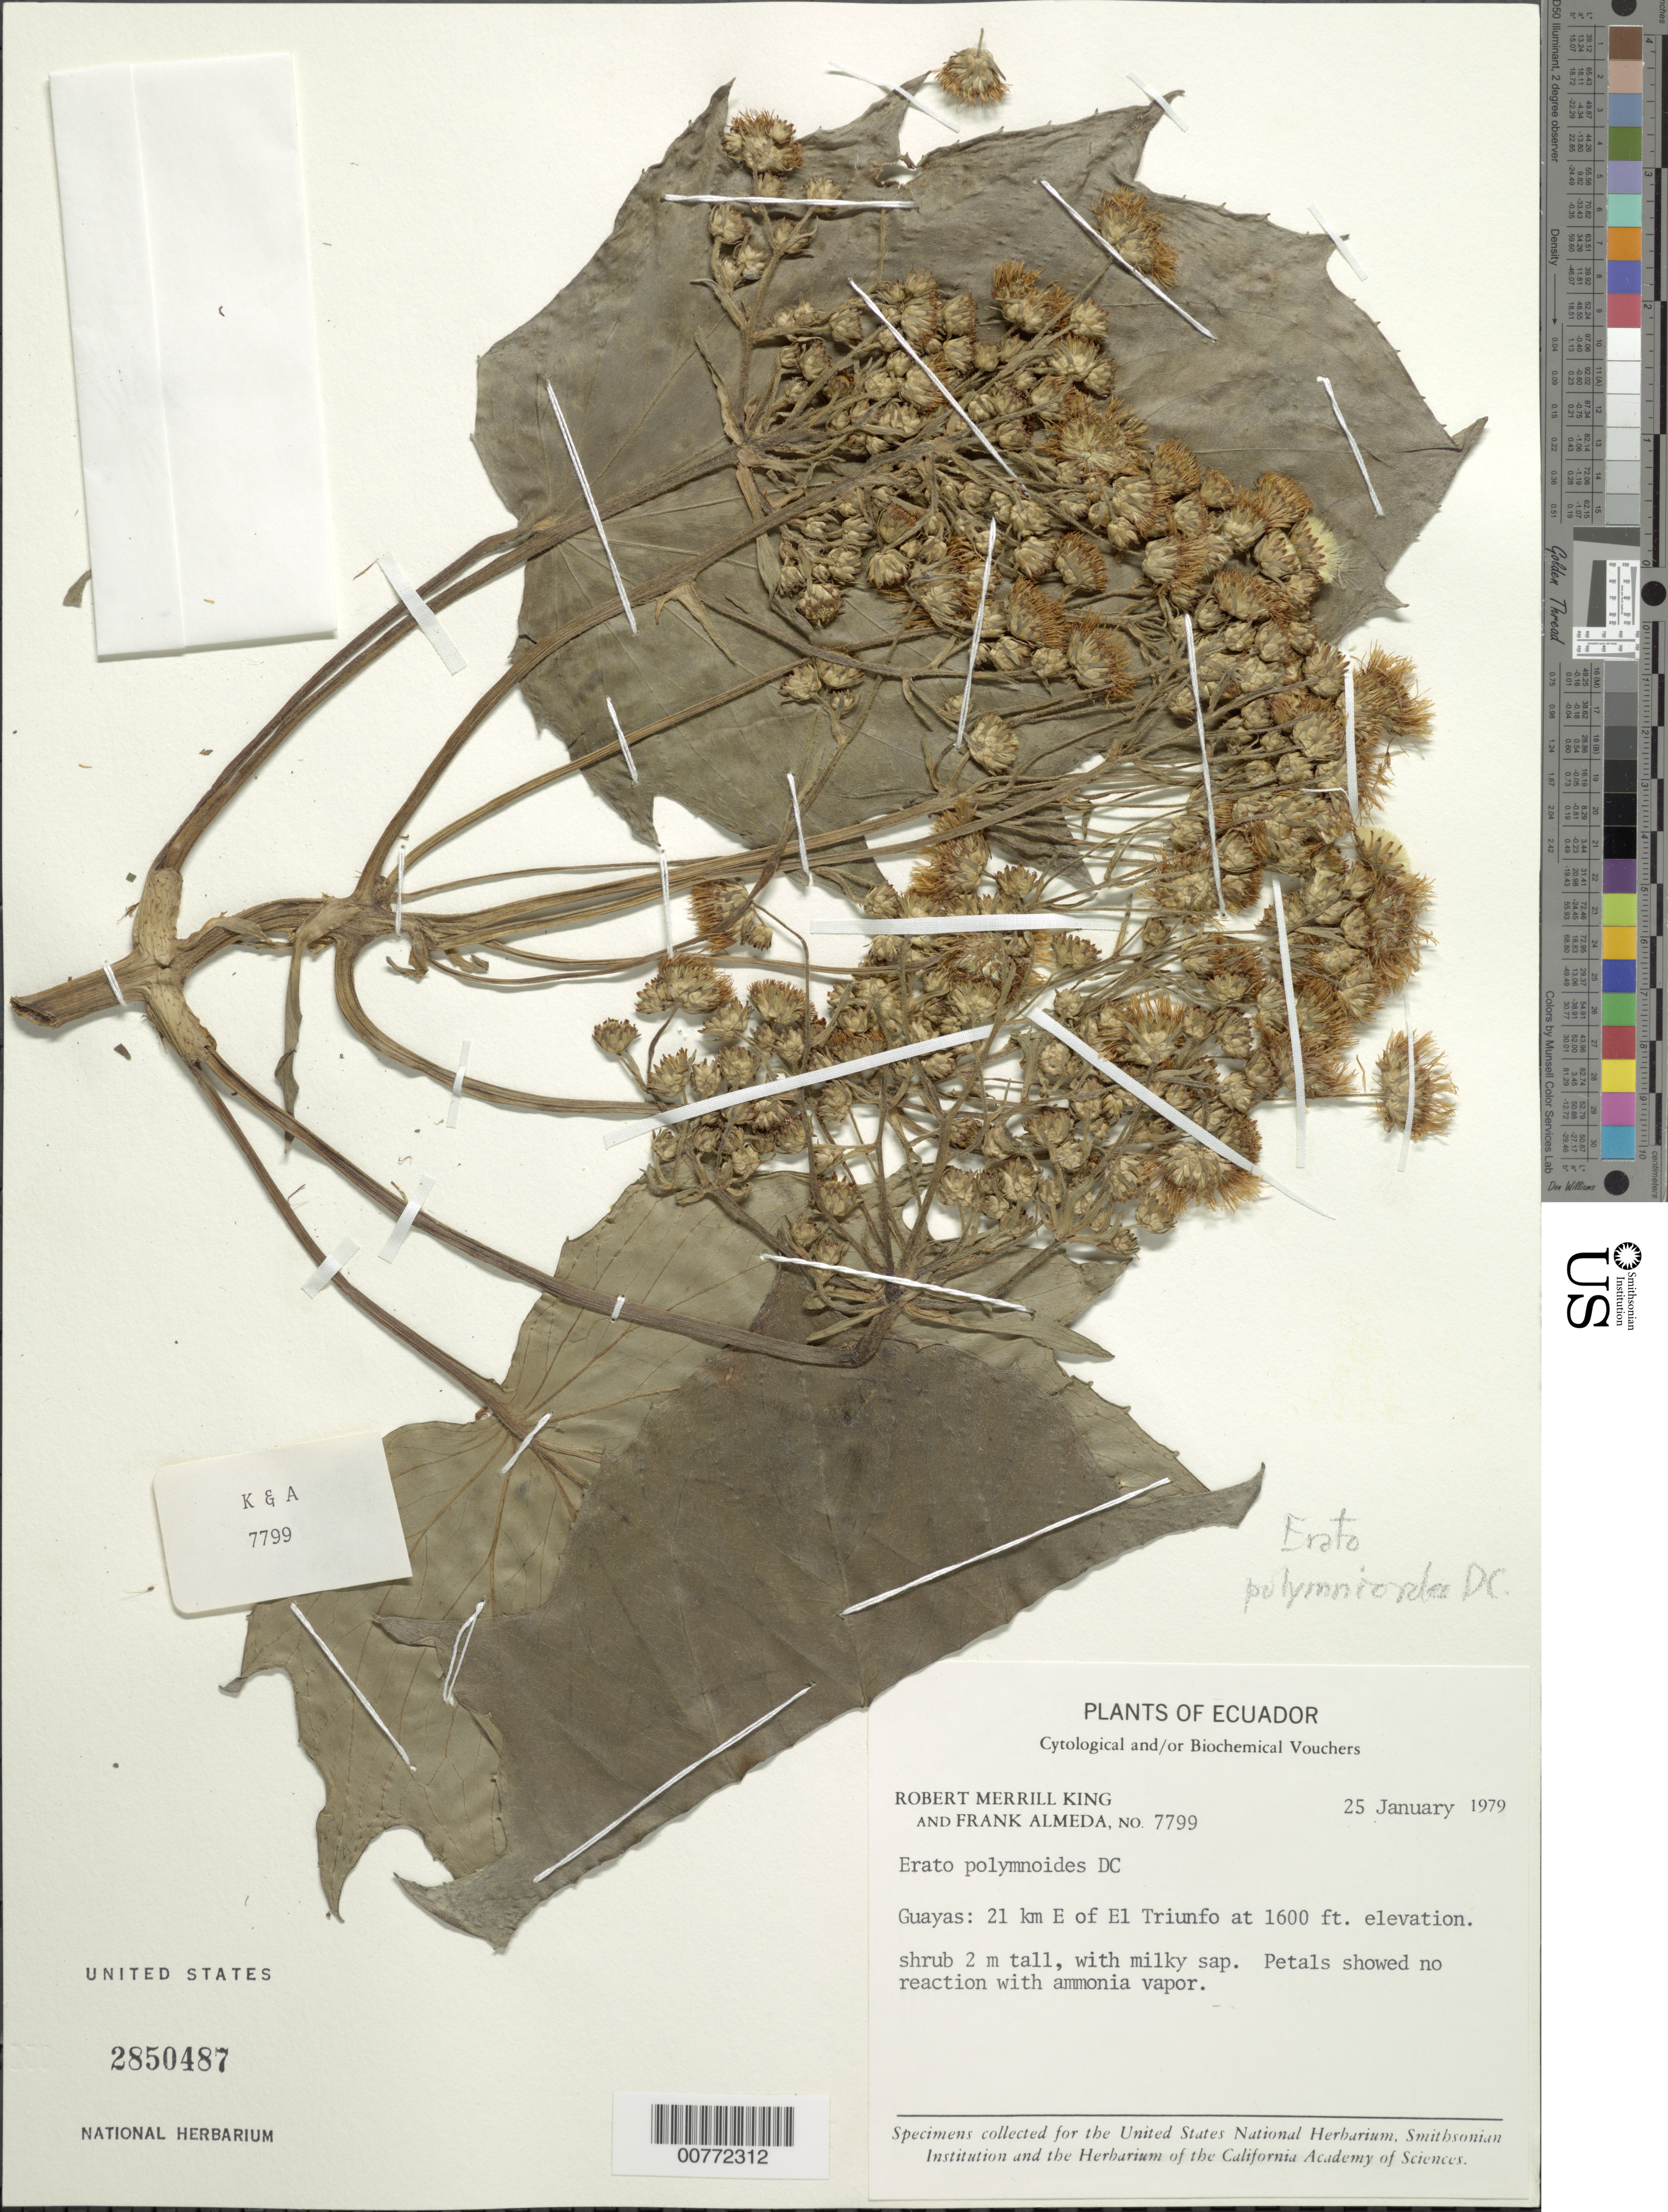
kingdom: Plantae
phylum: Tracheophyta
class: Magnoliopsida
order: Asterales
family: Asteraceae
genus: Erato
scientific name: Erato polymnioides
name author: DC.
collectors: R. M. King & F. Almeda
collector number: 7799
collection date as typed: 25 January 1979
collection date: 1979-01-25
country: Ecuador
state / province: Guayas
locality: El Triunfo, 21 km E of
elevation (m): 488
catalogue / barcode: US 2850487